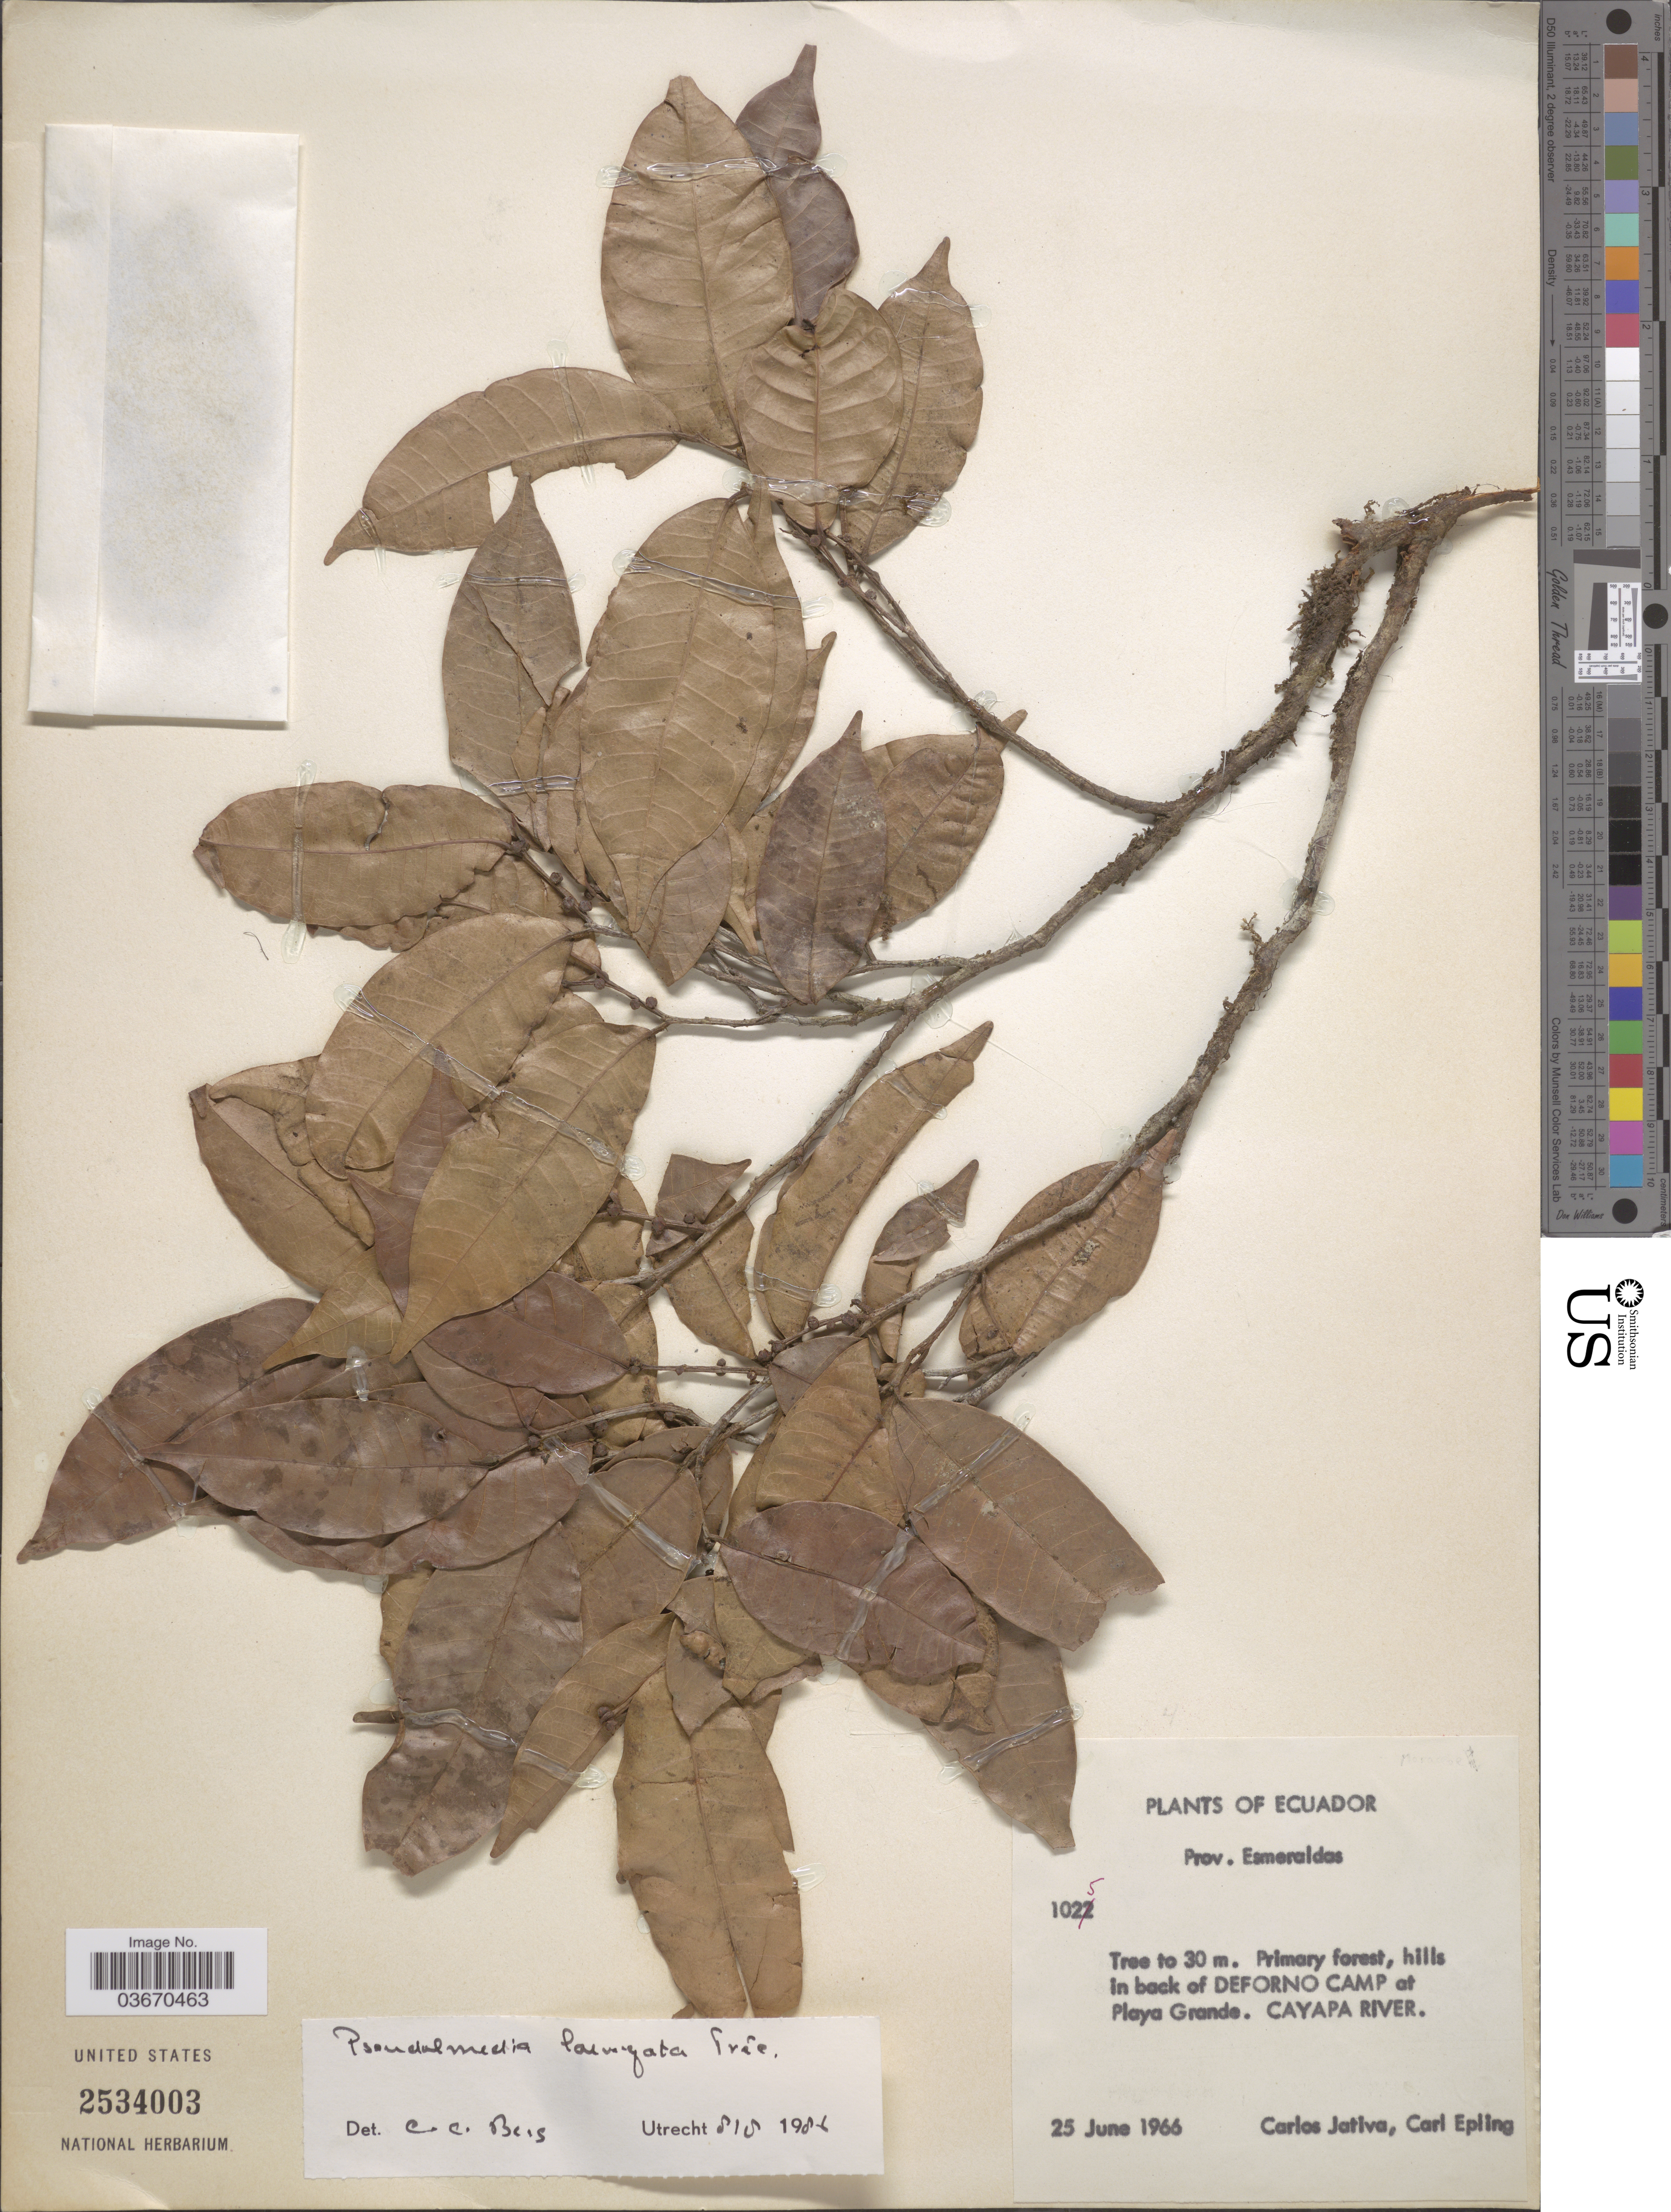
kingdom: Plantae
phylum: Tracheophyta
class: Magnoliopsida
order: Rosales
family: Moraceae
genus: Pseudolmedia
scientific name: Pseudolmedia laevigata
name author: Trécul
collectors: C. D. Játiva & C. C. Epling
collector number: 1025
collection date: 1966-06-25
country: Ecuador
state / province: Esmeraldas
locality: Hills in back of Deforno Camp at Playa Grande. Cayapa River.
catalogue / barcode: US 2534003